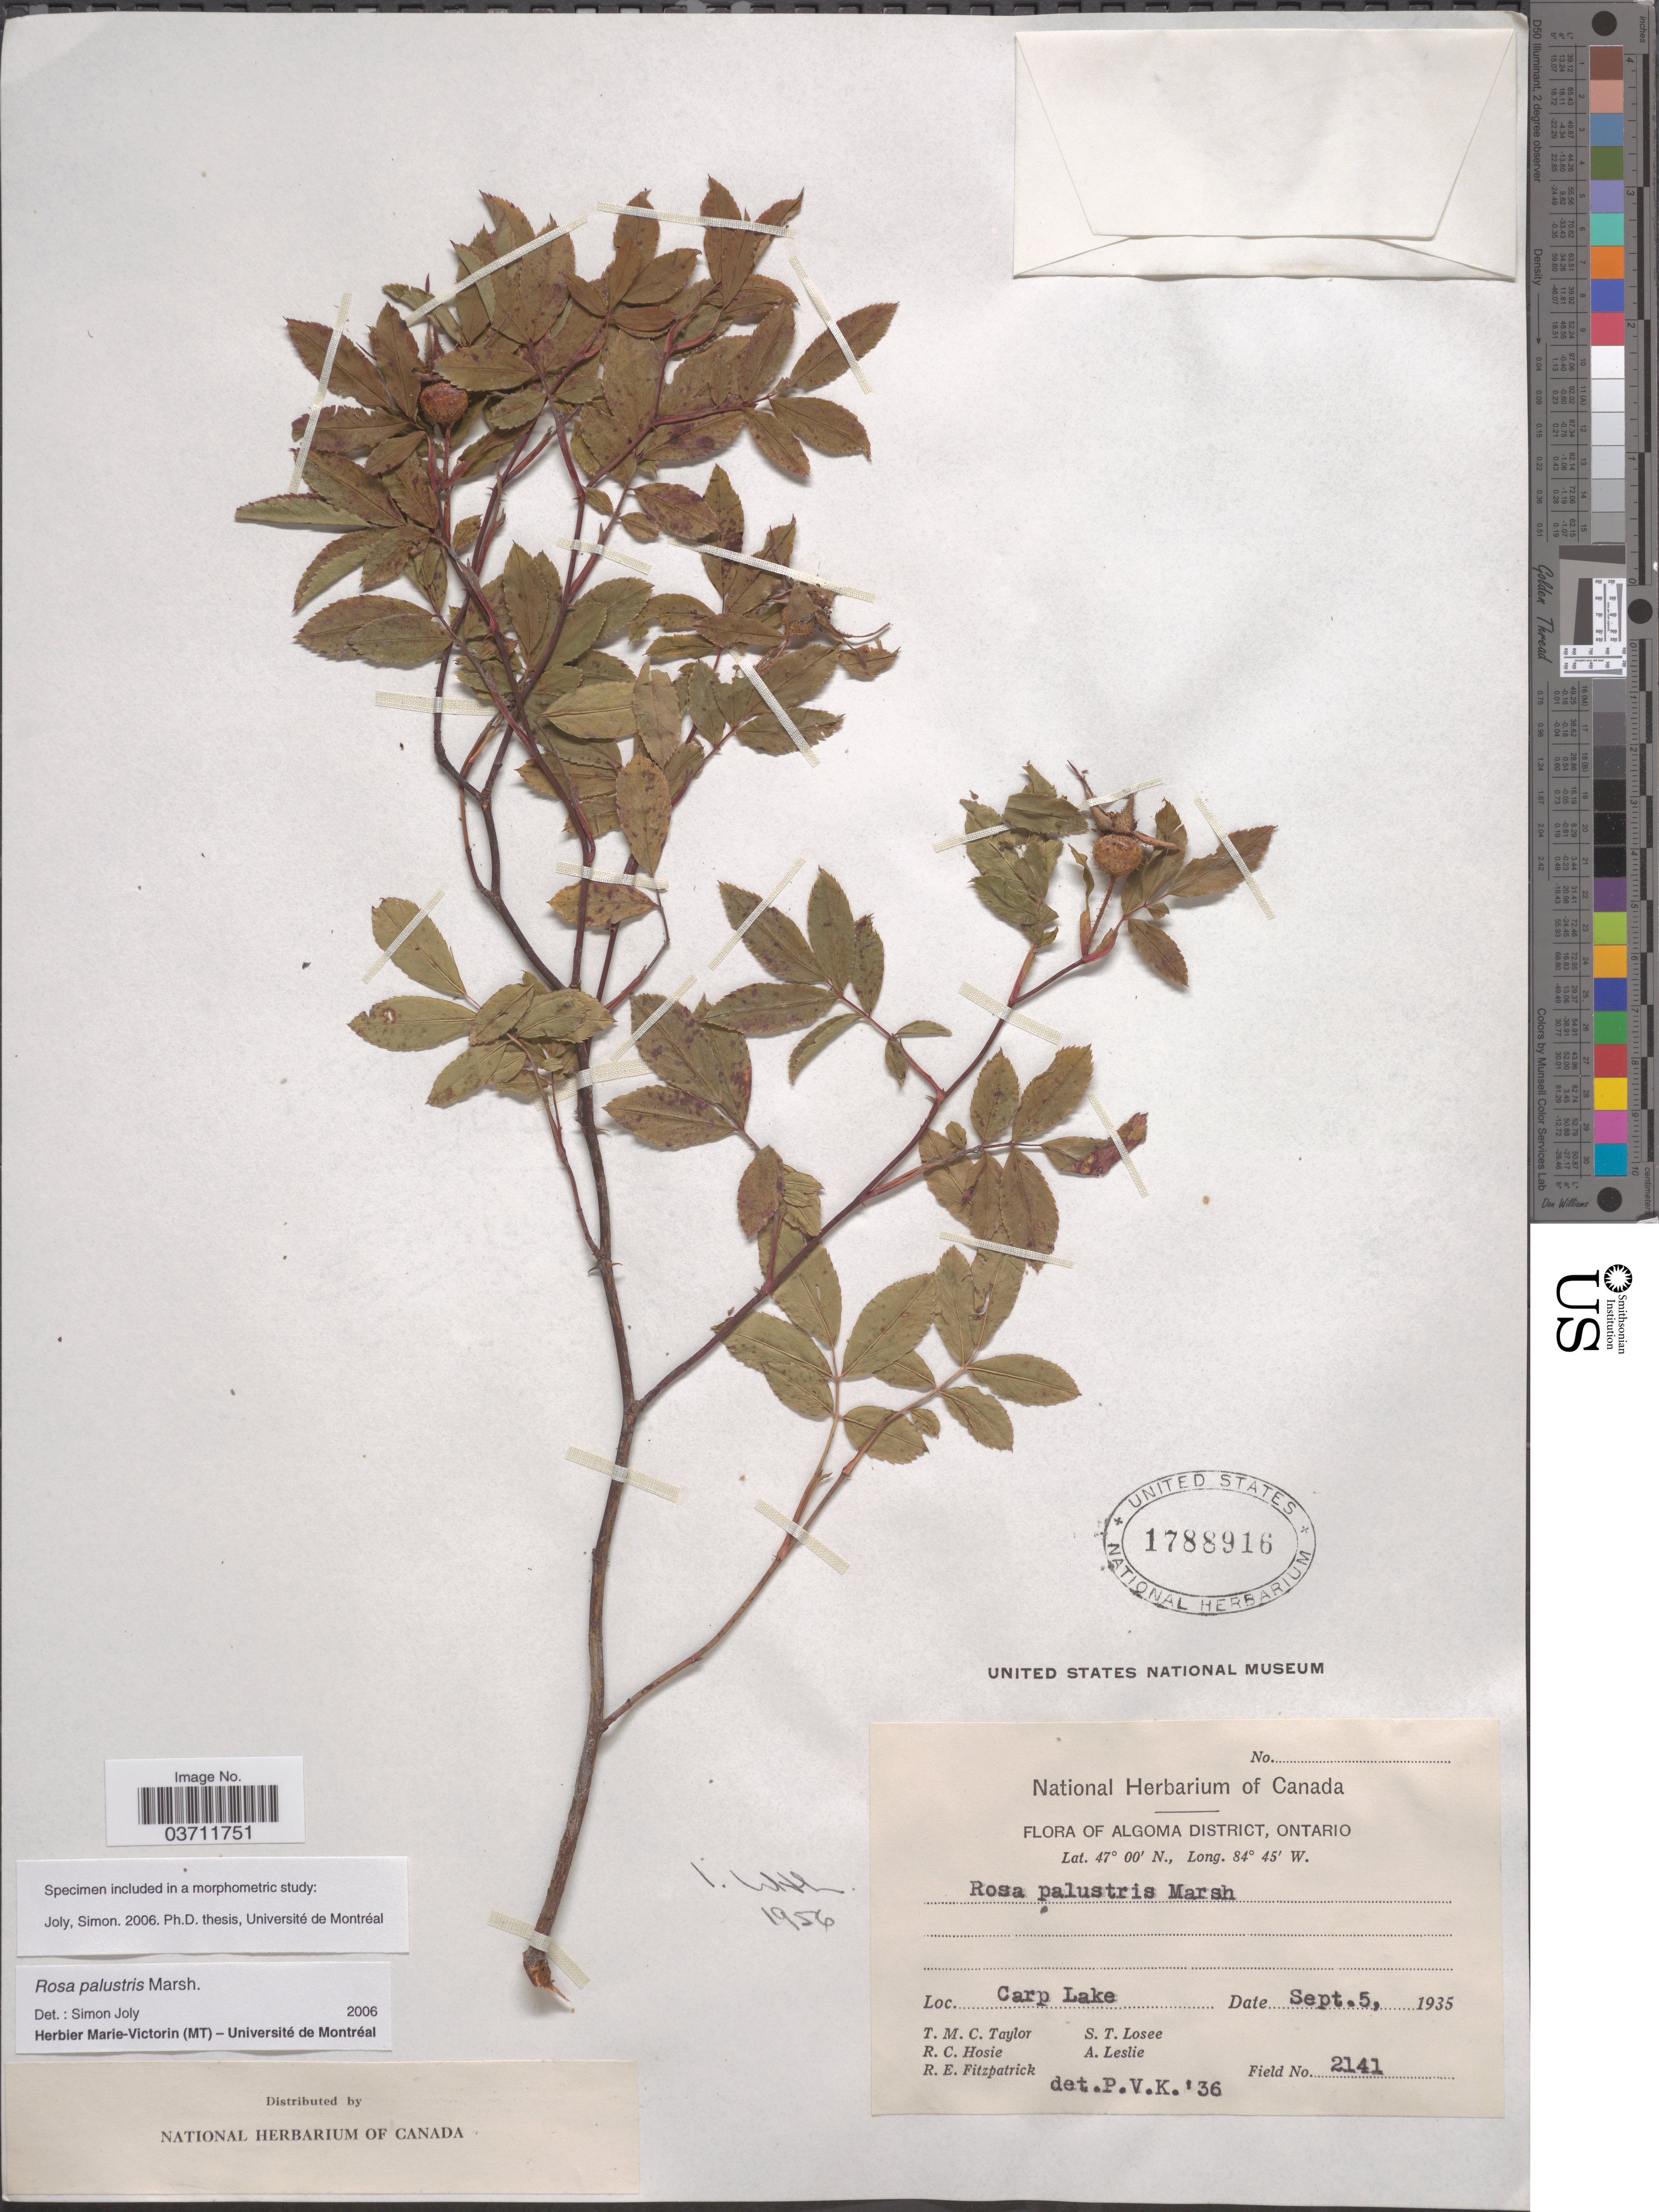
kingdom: Plantae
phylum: Tracheophyta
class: Magnoliopsida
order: Rosales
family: Rosaceae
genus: Rosa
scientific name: Rosa palustris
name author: Marshall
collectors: T. M. C. Taylor, R. Hosie, R. Fitzpatrick, S. Losee & A. Leslie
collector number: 2141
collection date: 1935-09-05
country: Canada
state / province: Ontario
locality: Algoma District. Carp Lake.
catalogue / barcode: US 1788916